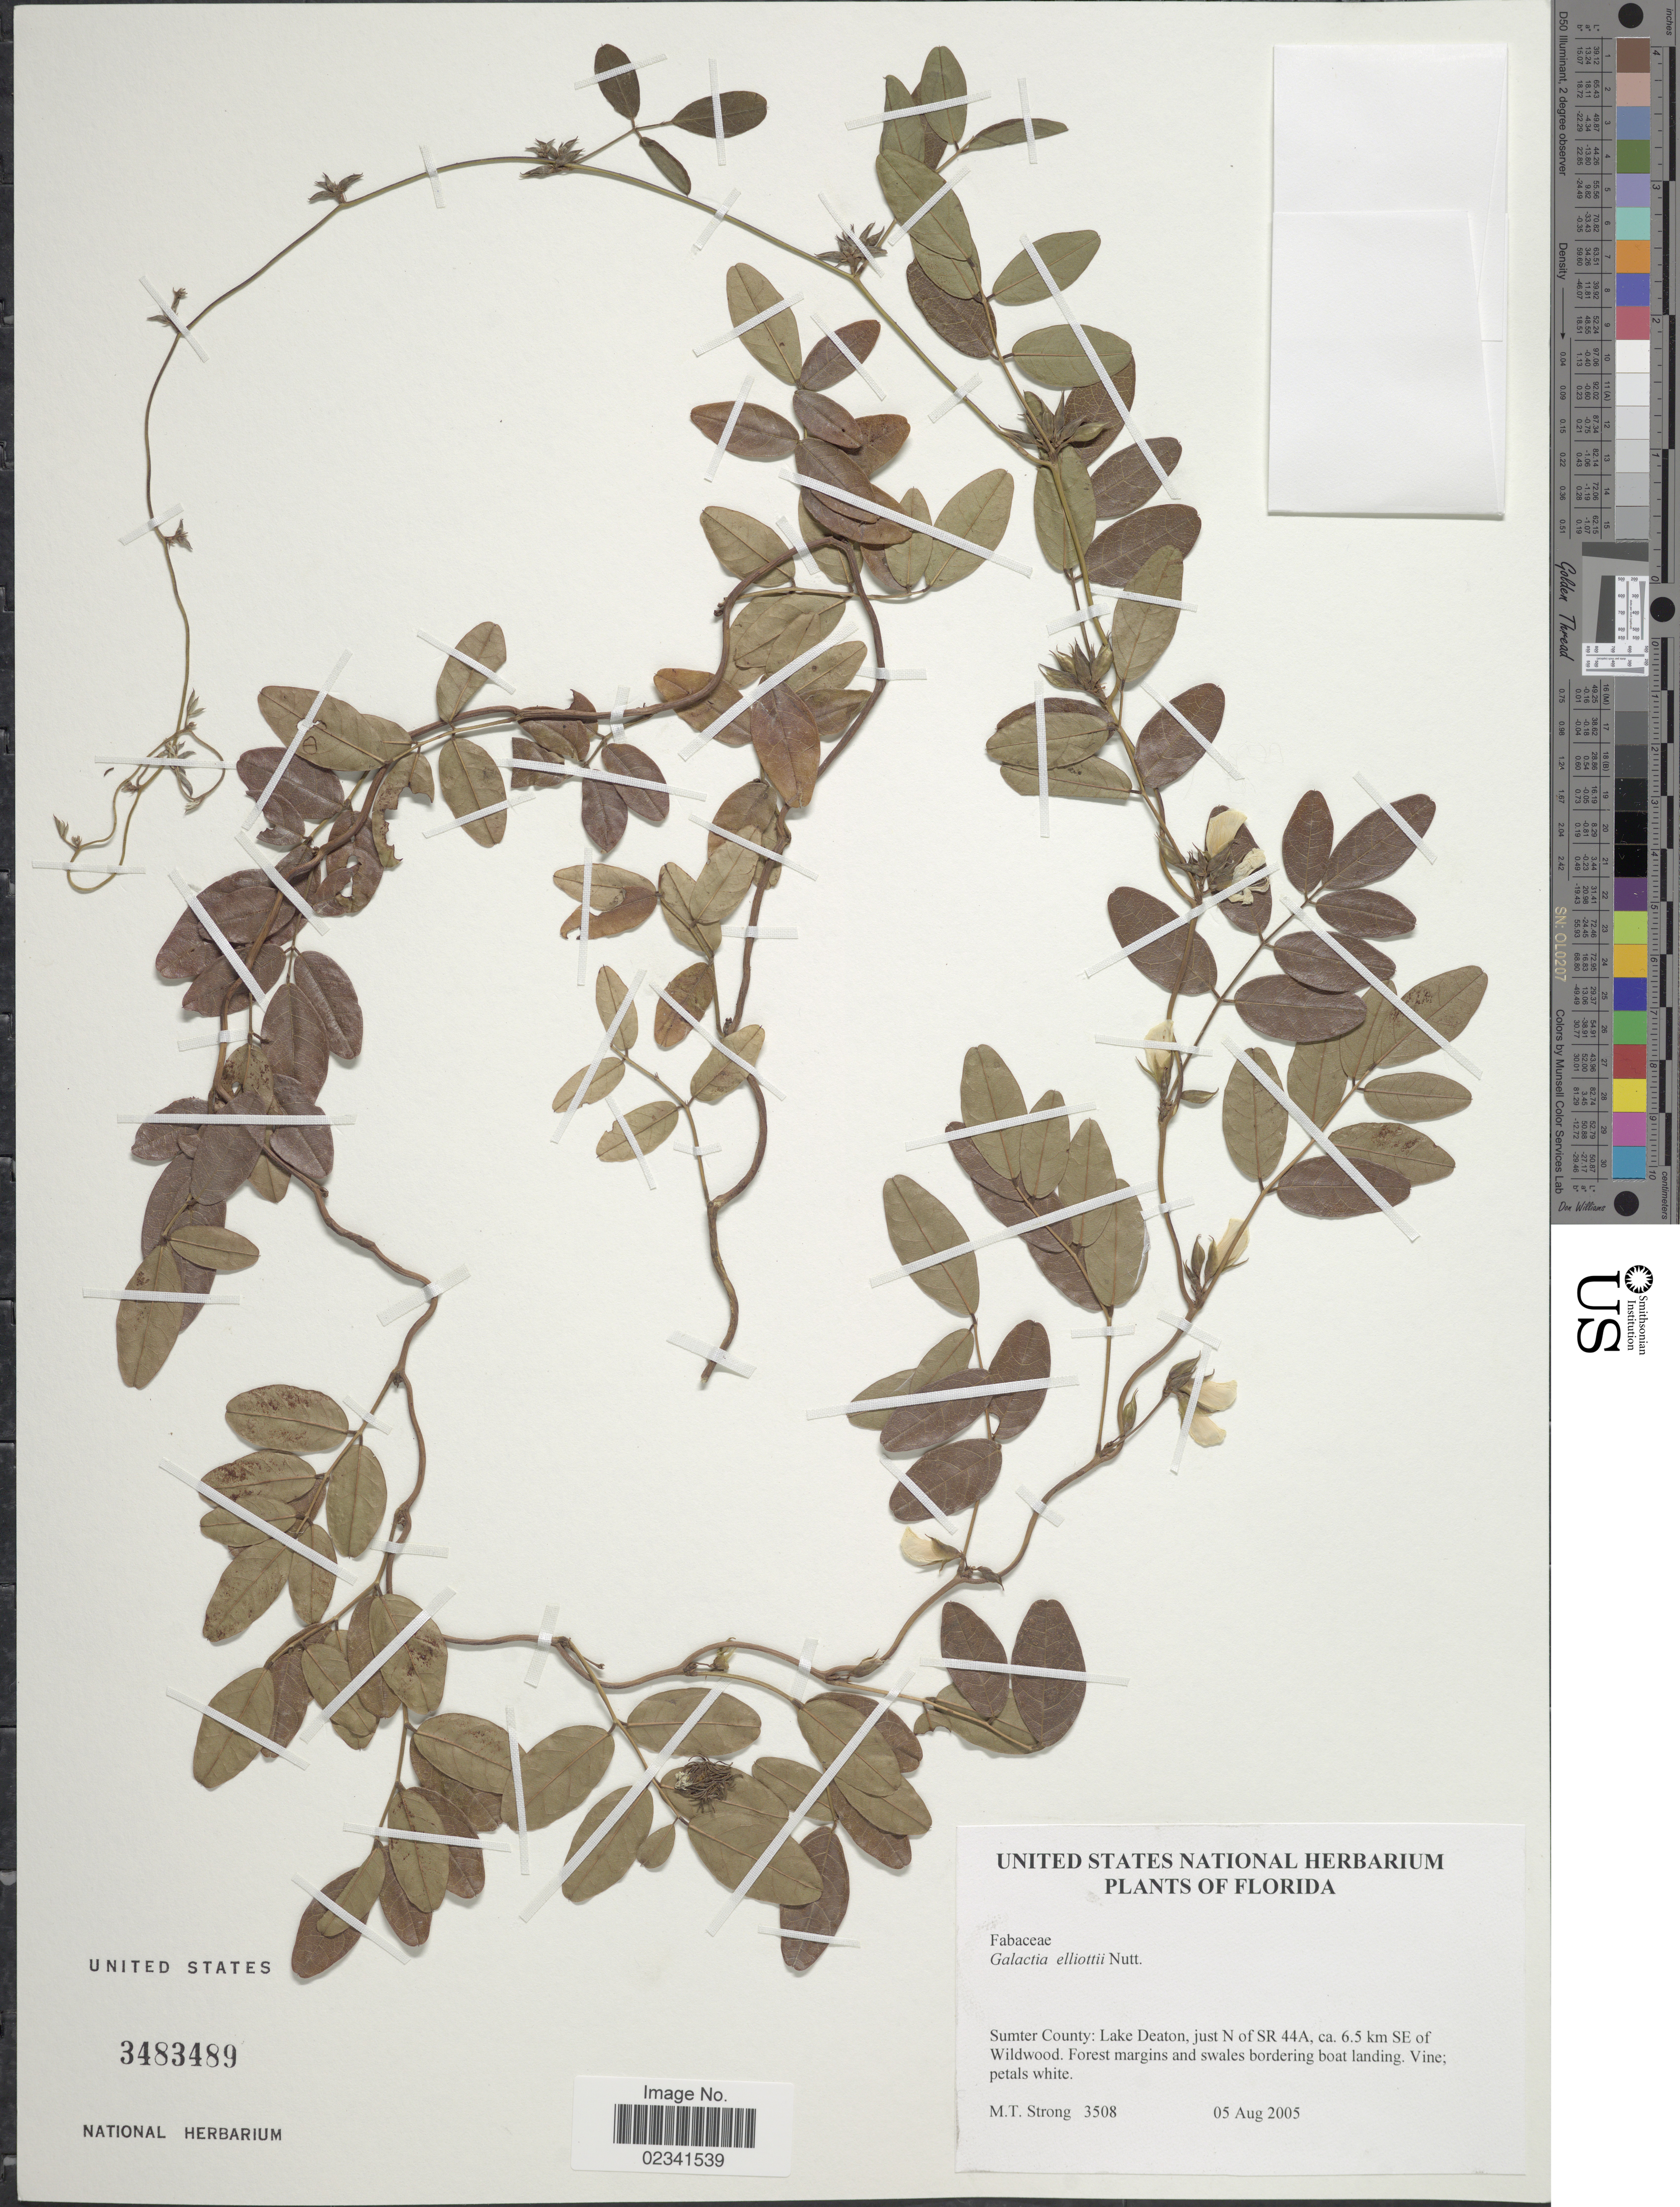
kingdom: Plantae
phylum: Tracheophyta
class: Magnoliopsida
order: Fabales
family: Fabaceae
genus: Galactia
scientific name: Galactia elliottii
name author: Nutt.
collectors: M. T. Strong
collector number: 3508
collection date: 2005-08-05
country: United States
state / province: Florida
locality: Sumter County: Lake Deaton, just N of SR 44A, ca. 6.5 km SE of Wildwood.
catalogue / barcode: US 3483489